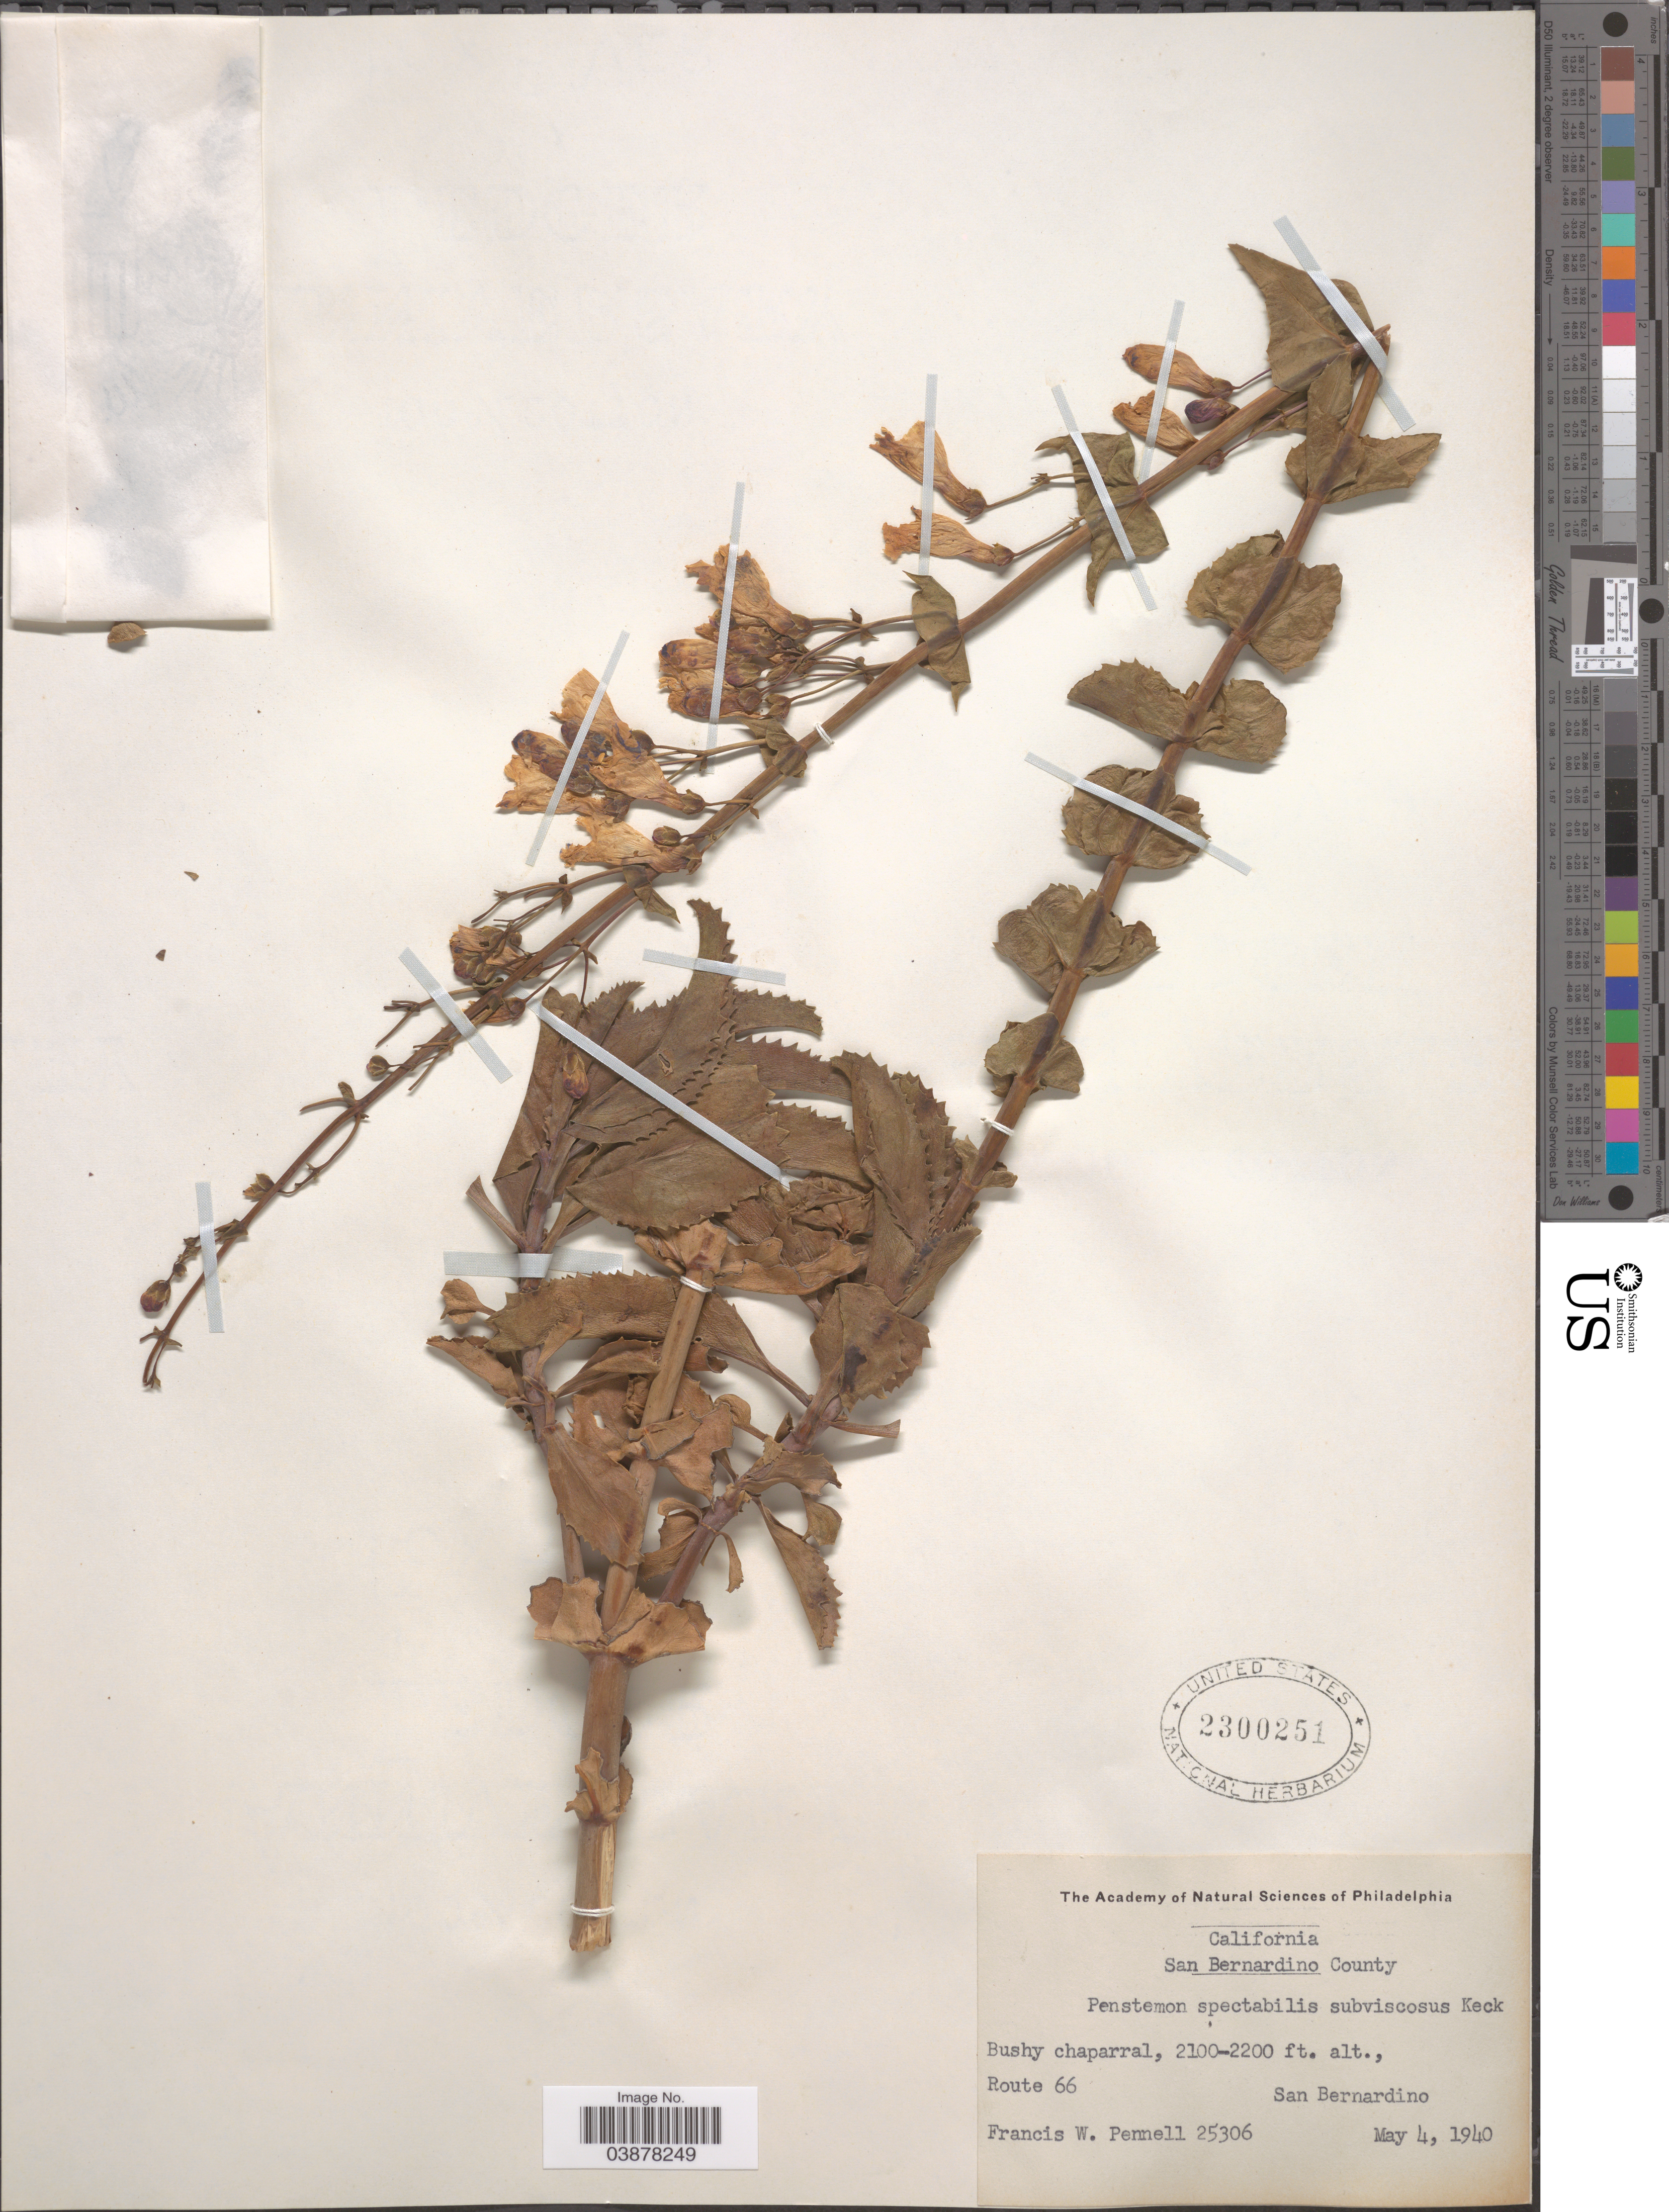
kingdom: Plantae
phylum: Tracheophyta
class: Magnoliopsida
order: Lamiales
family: Plantaginaceae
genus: Penstemon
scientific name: Penstemon spectabilis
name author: Thurb. ex Torr. & A. Gray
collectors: F. W. Pennell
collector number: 25306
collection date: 1940-05-04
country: United States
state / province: California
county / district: San Bernardino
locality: San Bernardino County. Route 66. San Bernardino.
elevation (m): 640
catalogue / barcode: US 2300251